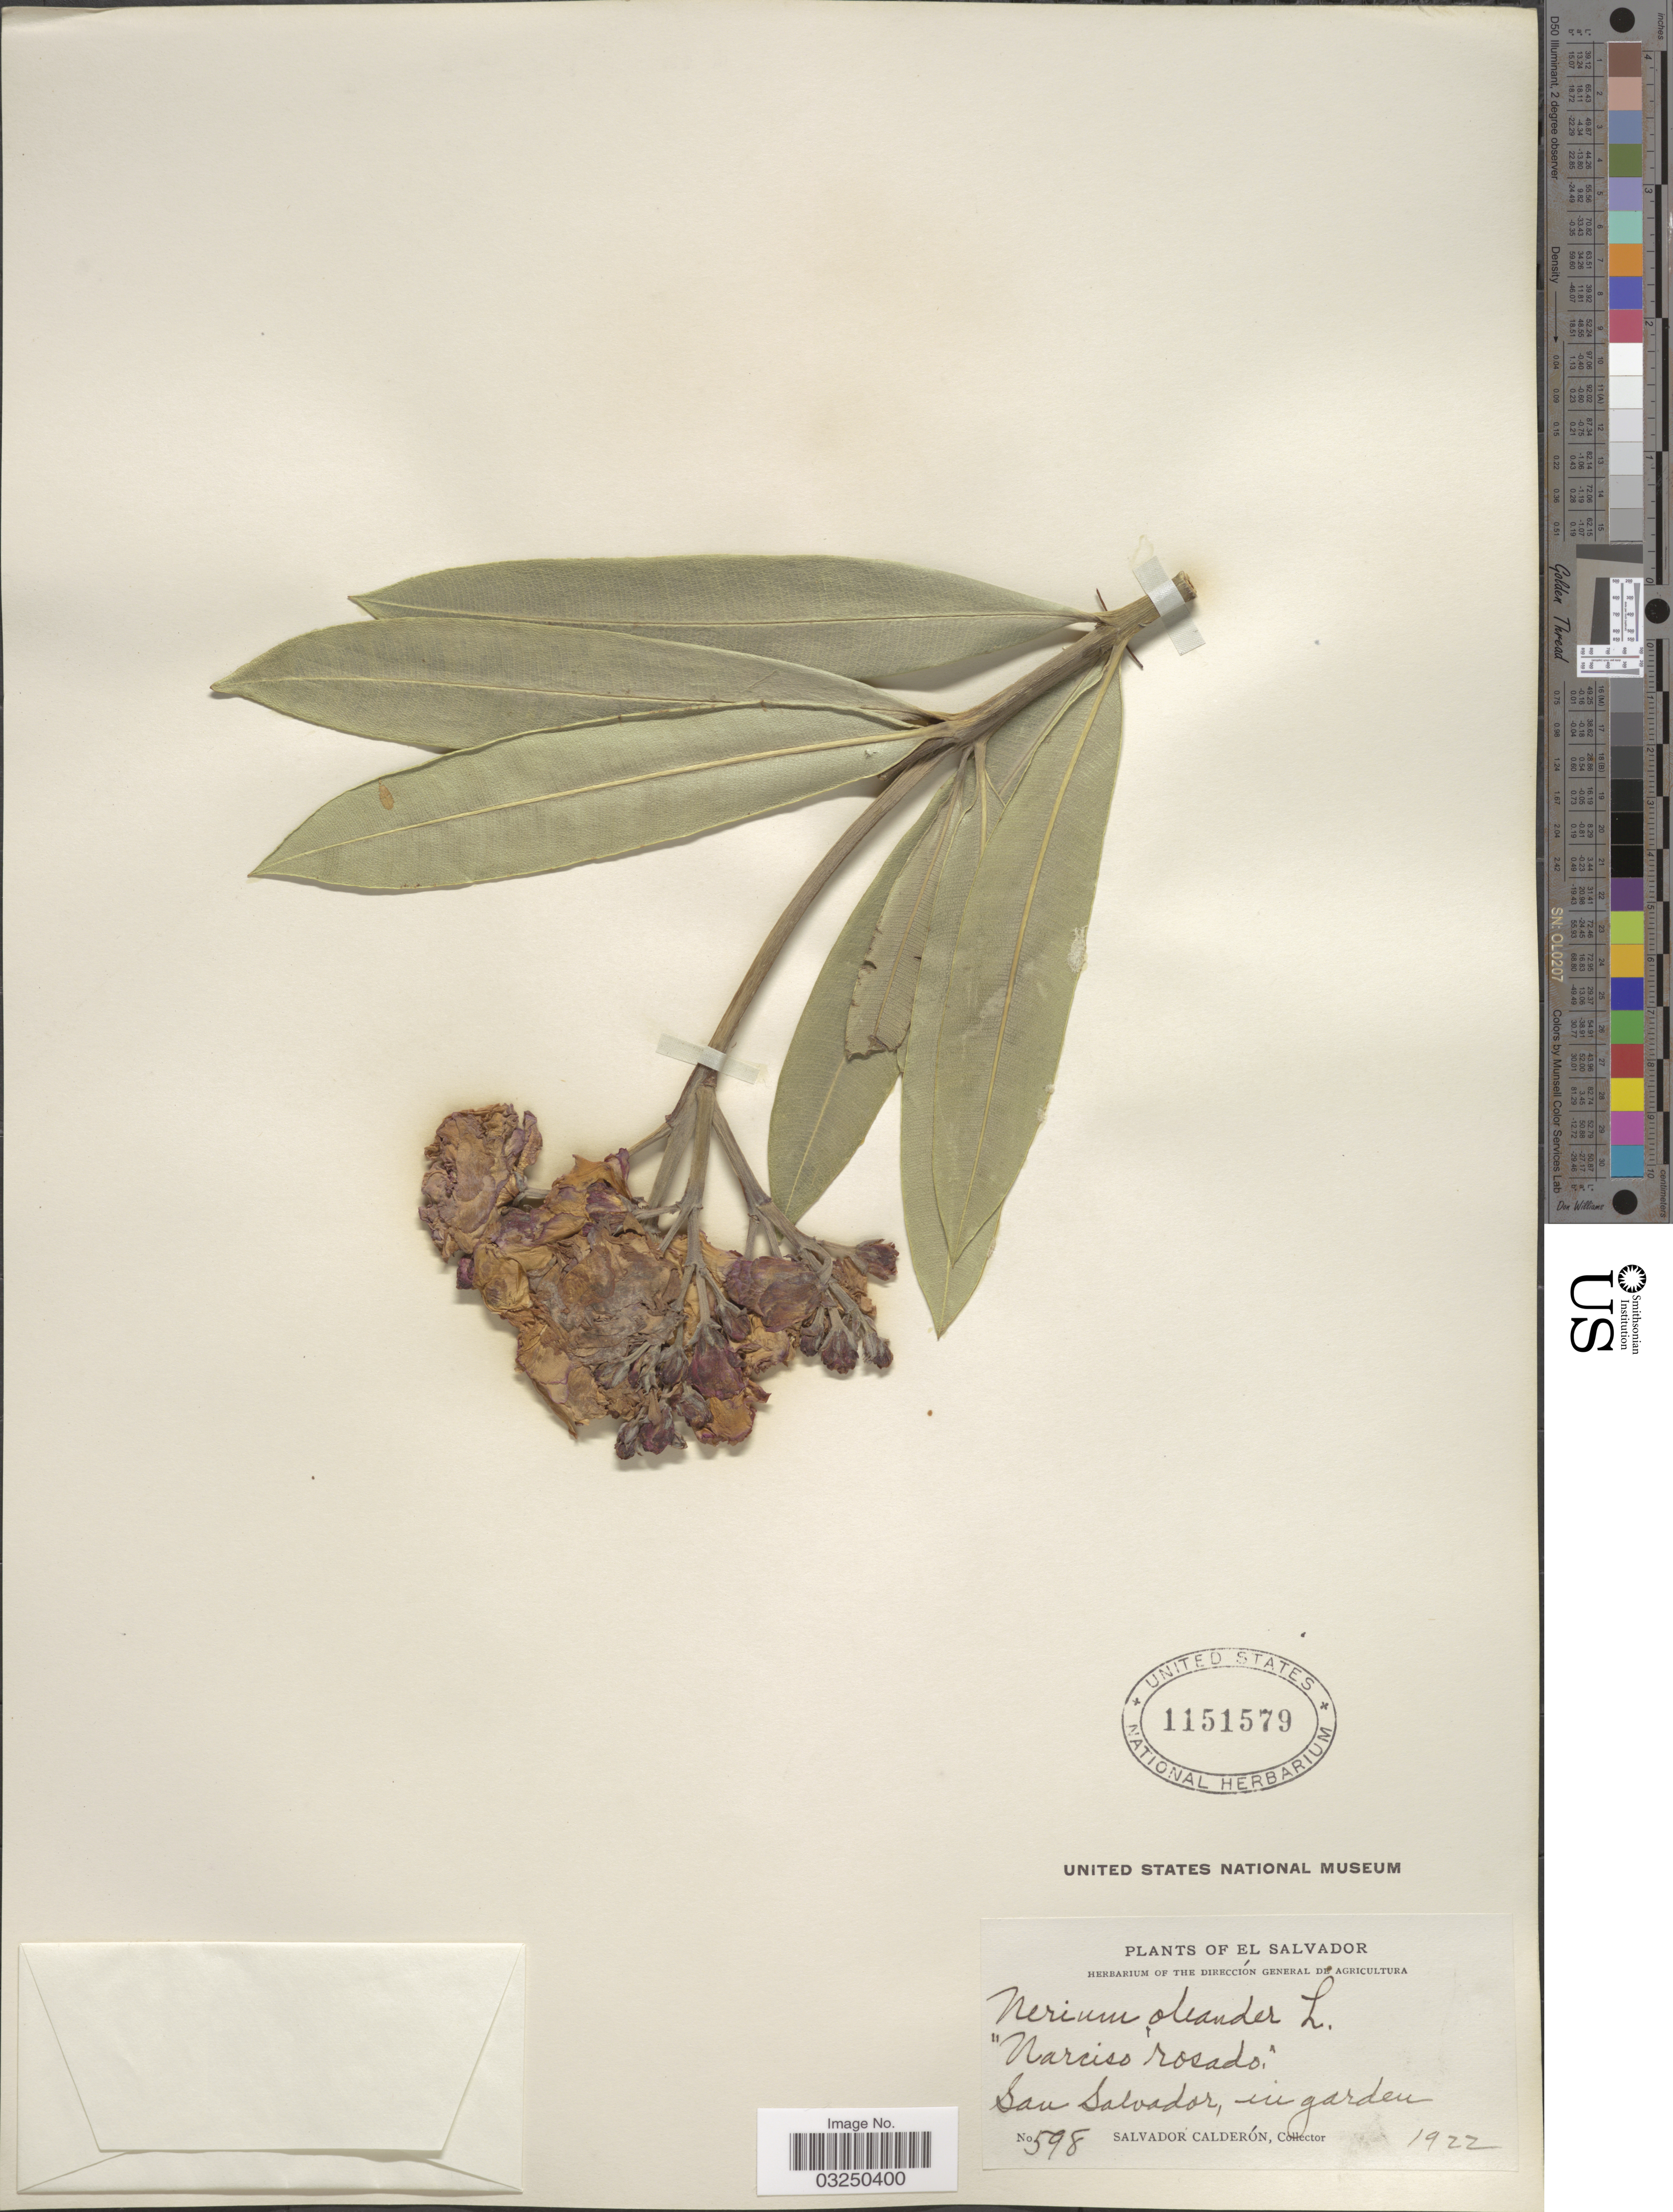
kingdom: Plantae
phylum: Tracheophyta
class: Magnoliopsida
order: Gentianales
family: Apocynaceae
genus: Nerium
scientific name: Nerium oleander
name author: L.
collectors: S. Calderón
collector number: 598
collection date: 1922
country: El Salvador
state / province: San Salvador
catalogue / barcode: US 1151579